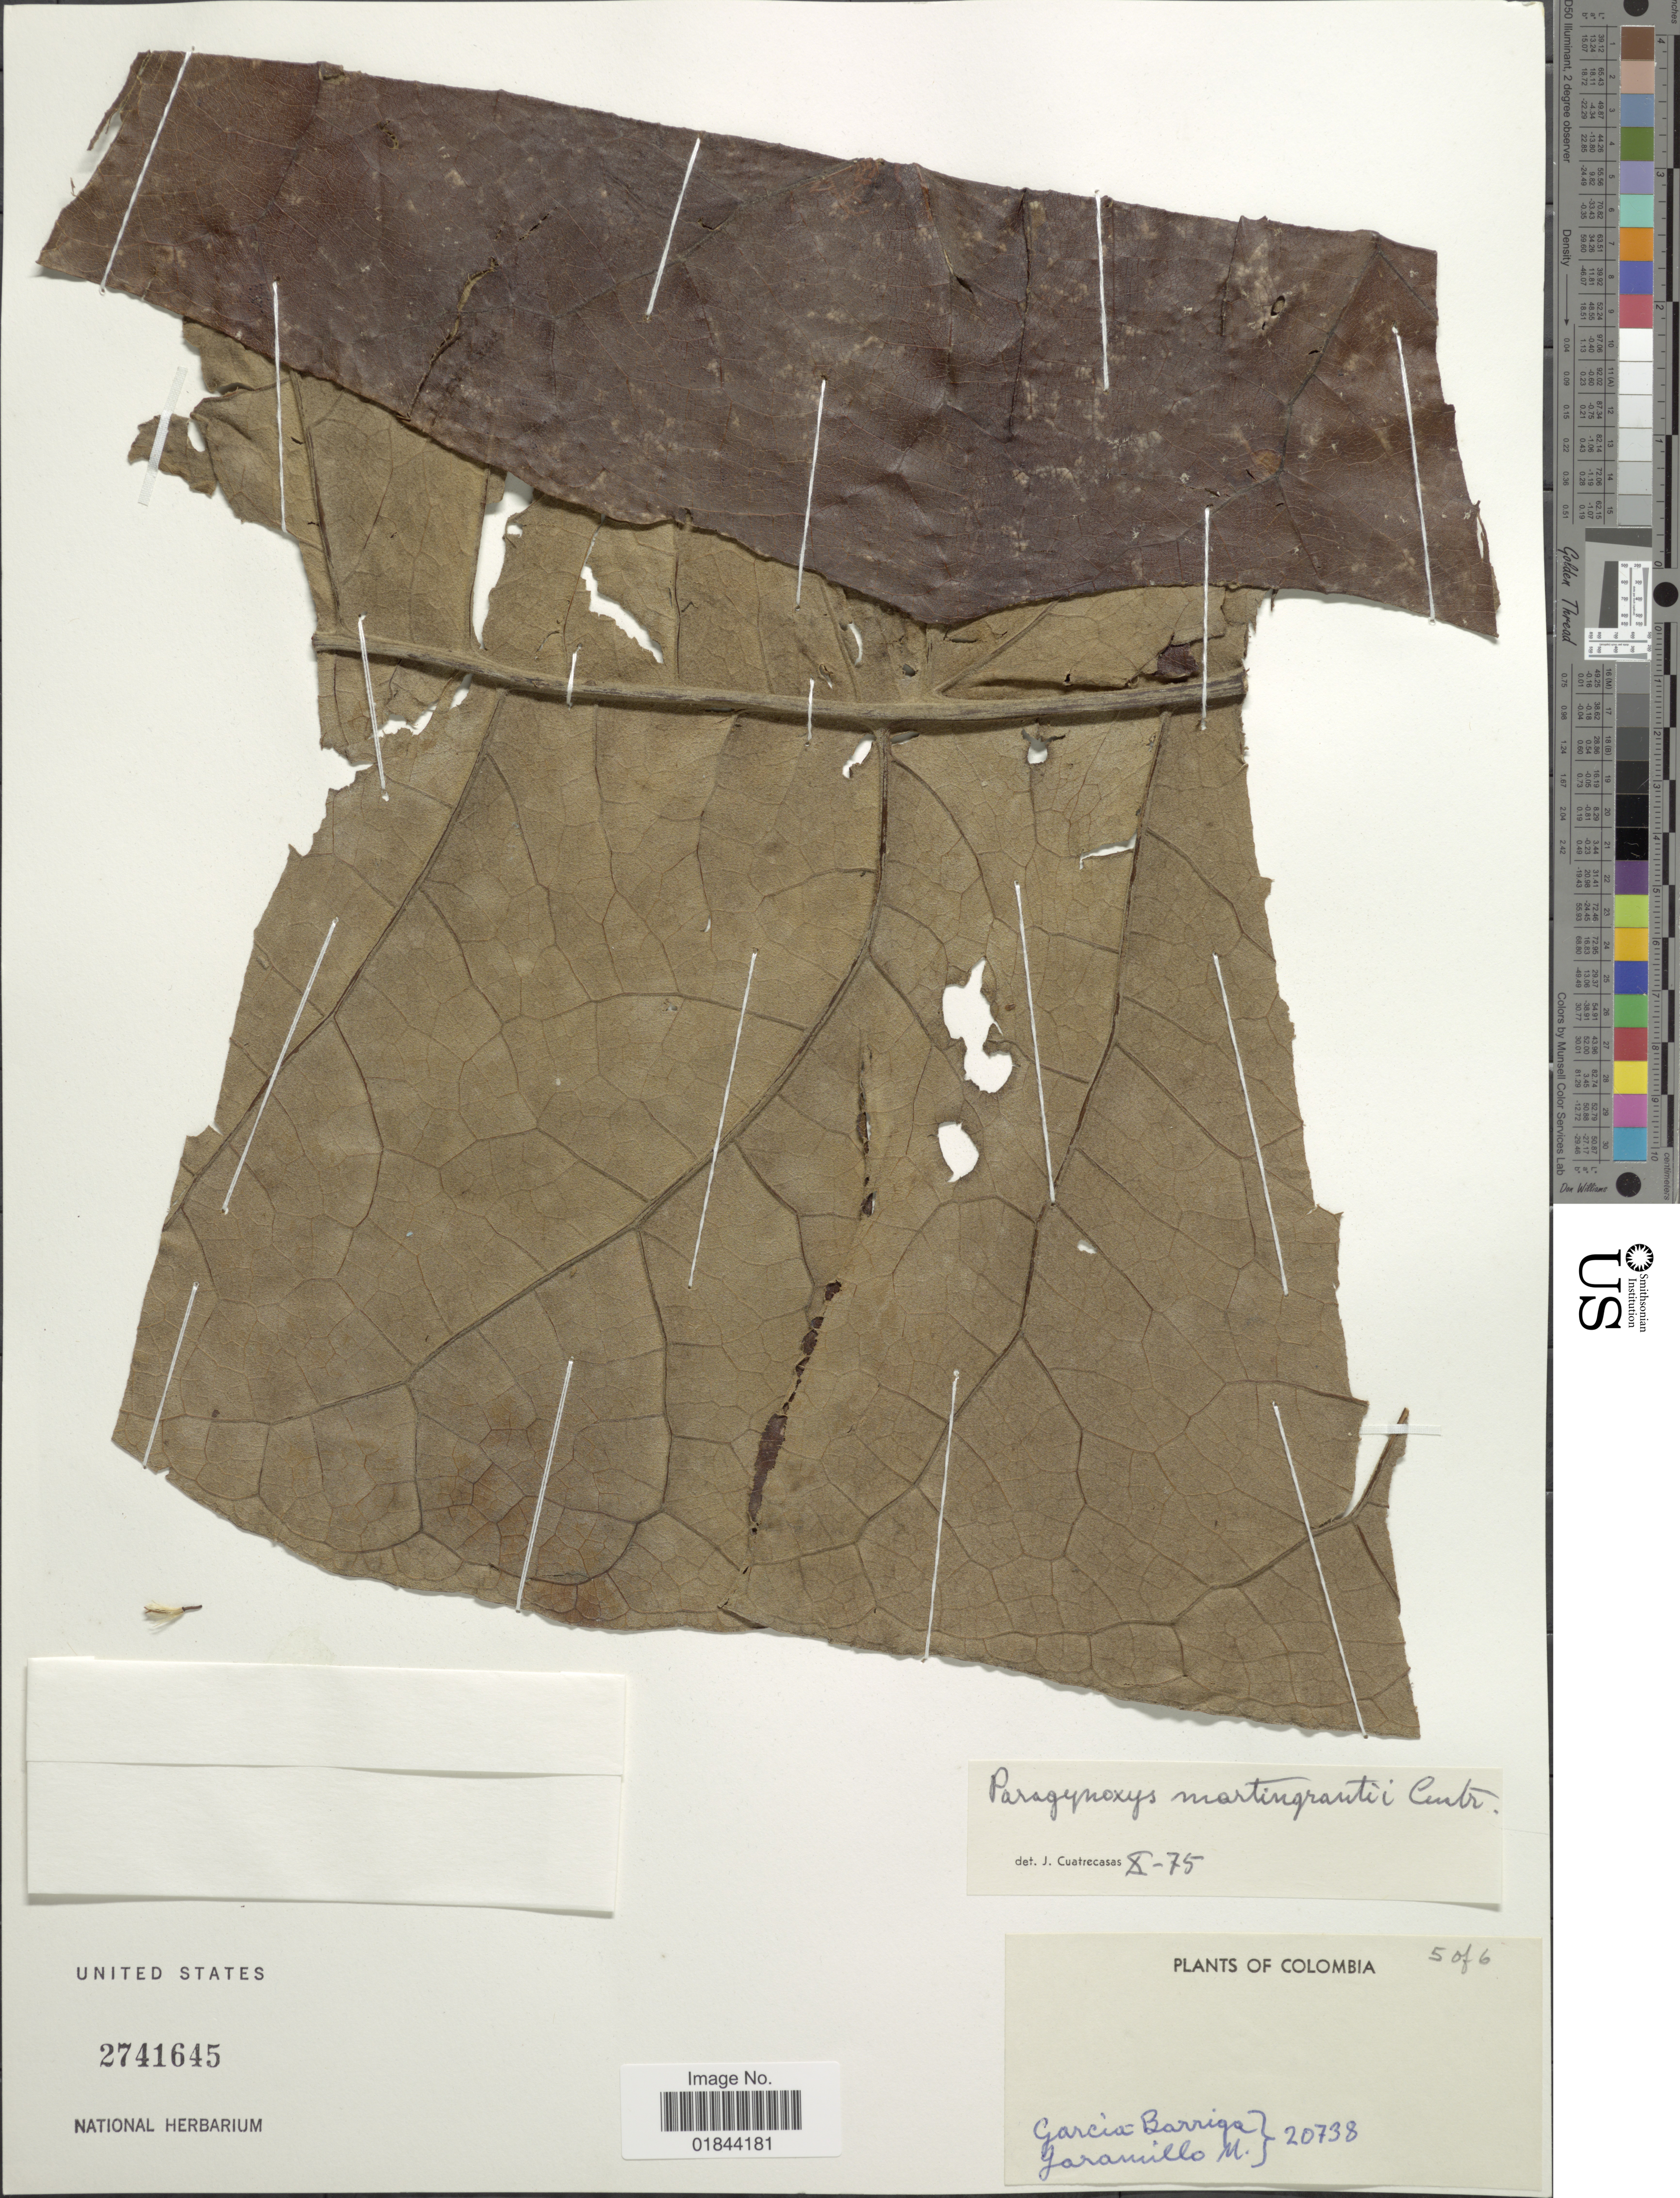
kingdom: Plantae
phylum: Tracheophyta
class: Magnoliopsida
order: Asterales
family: Asteraceae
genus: Paragynoxys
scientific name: Paragynoxys martingrantii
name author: Cuatrec.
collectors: H. García Barriga & N. Jaramillo M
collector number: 20738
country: Colombia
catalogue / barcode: US 2741645